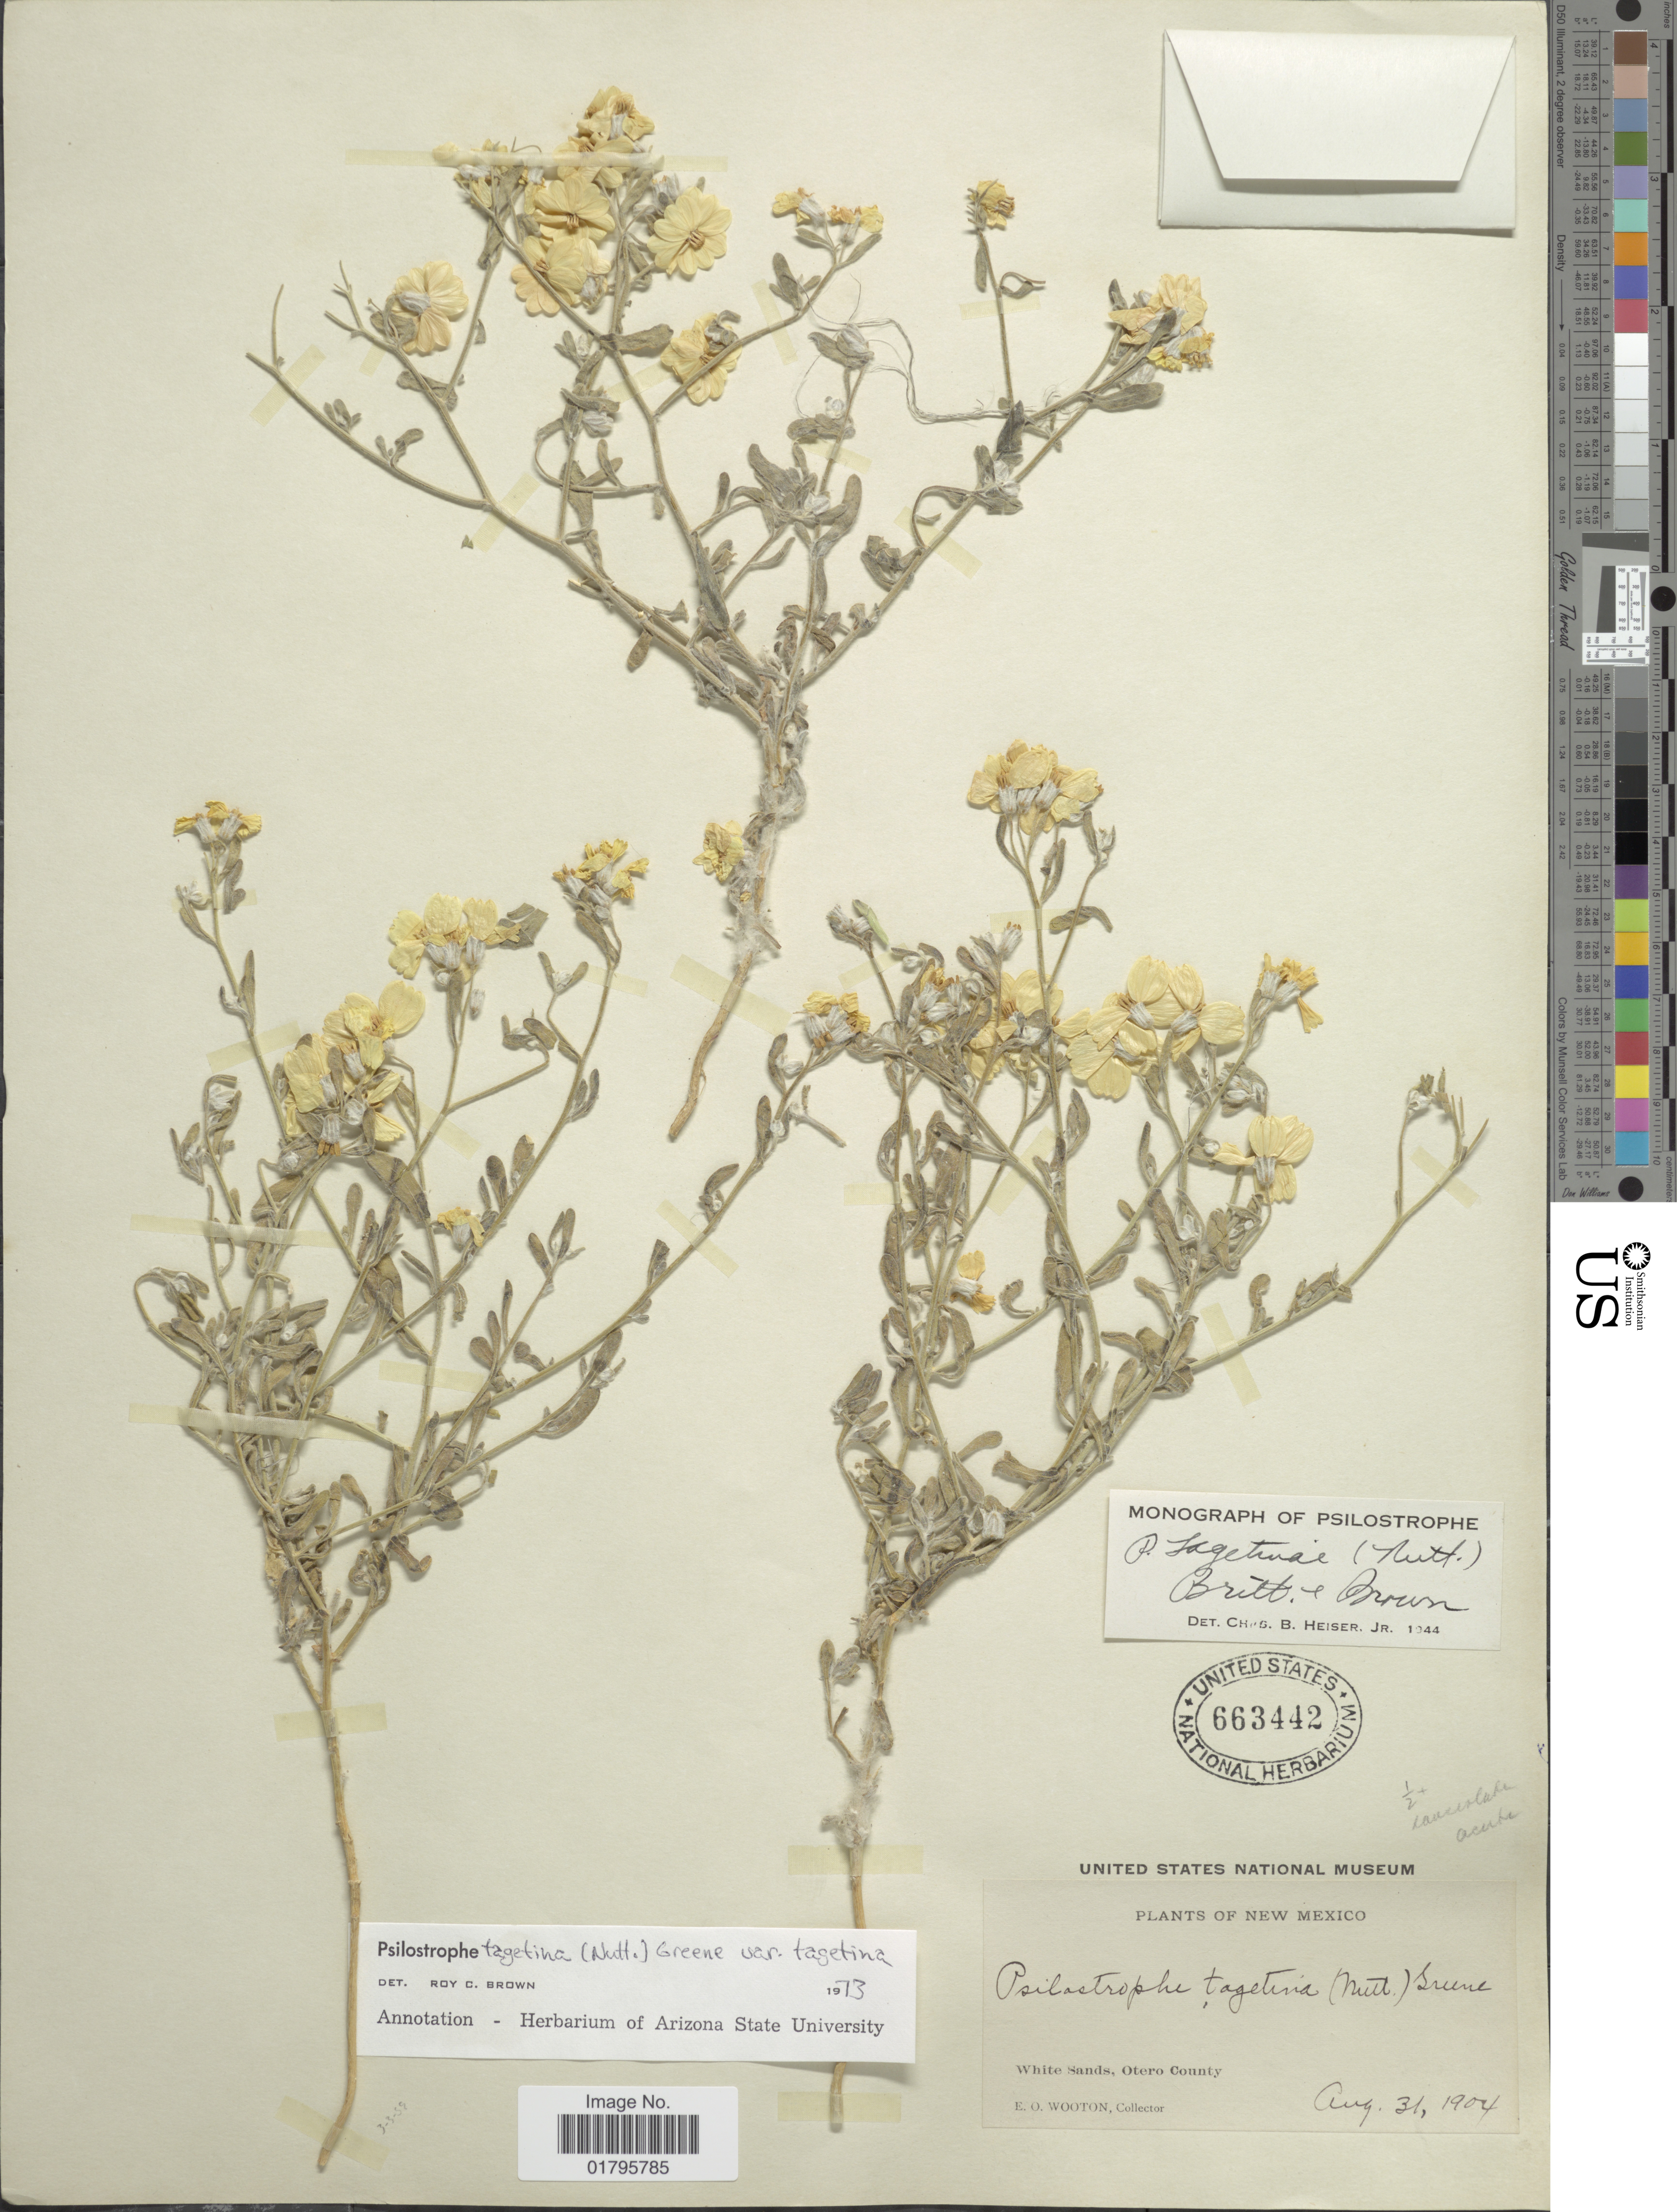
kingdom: Plantae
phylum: Tracheophyta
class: Magnoliopsida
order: Asterales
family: Asteraceae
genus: Psilostrophe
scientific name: Psilostrophe tagetina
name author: (Nutt.) Greene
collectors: E. O. Wooton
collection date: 1904-08-31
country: United States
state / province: New Mexico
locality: White Sands, Otero County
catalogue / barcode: US 663442